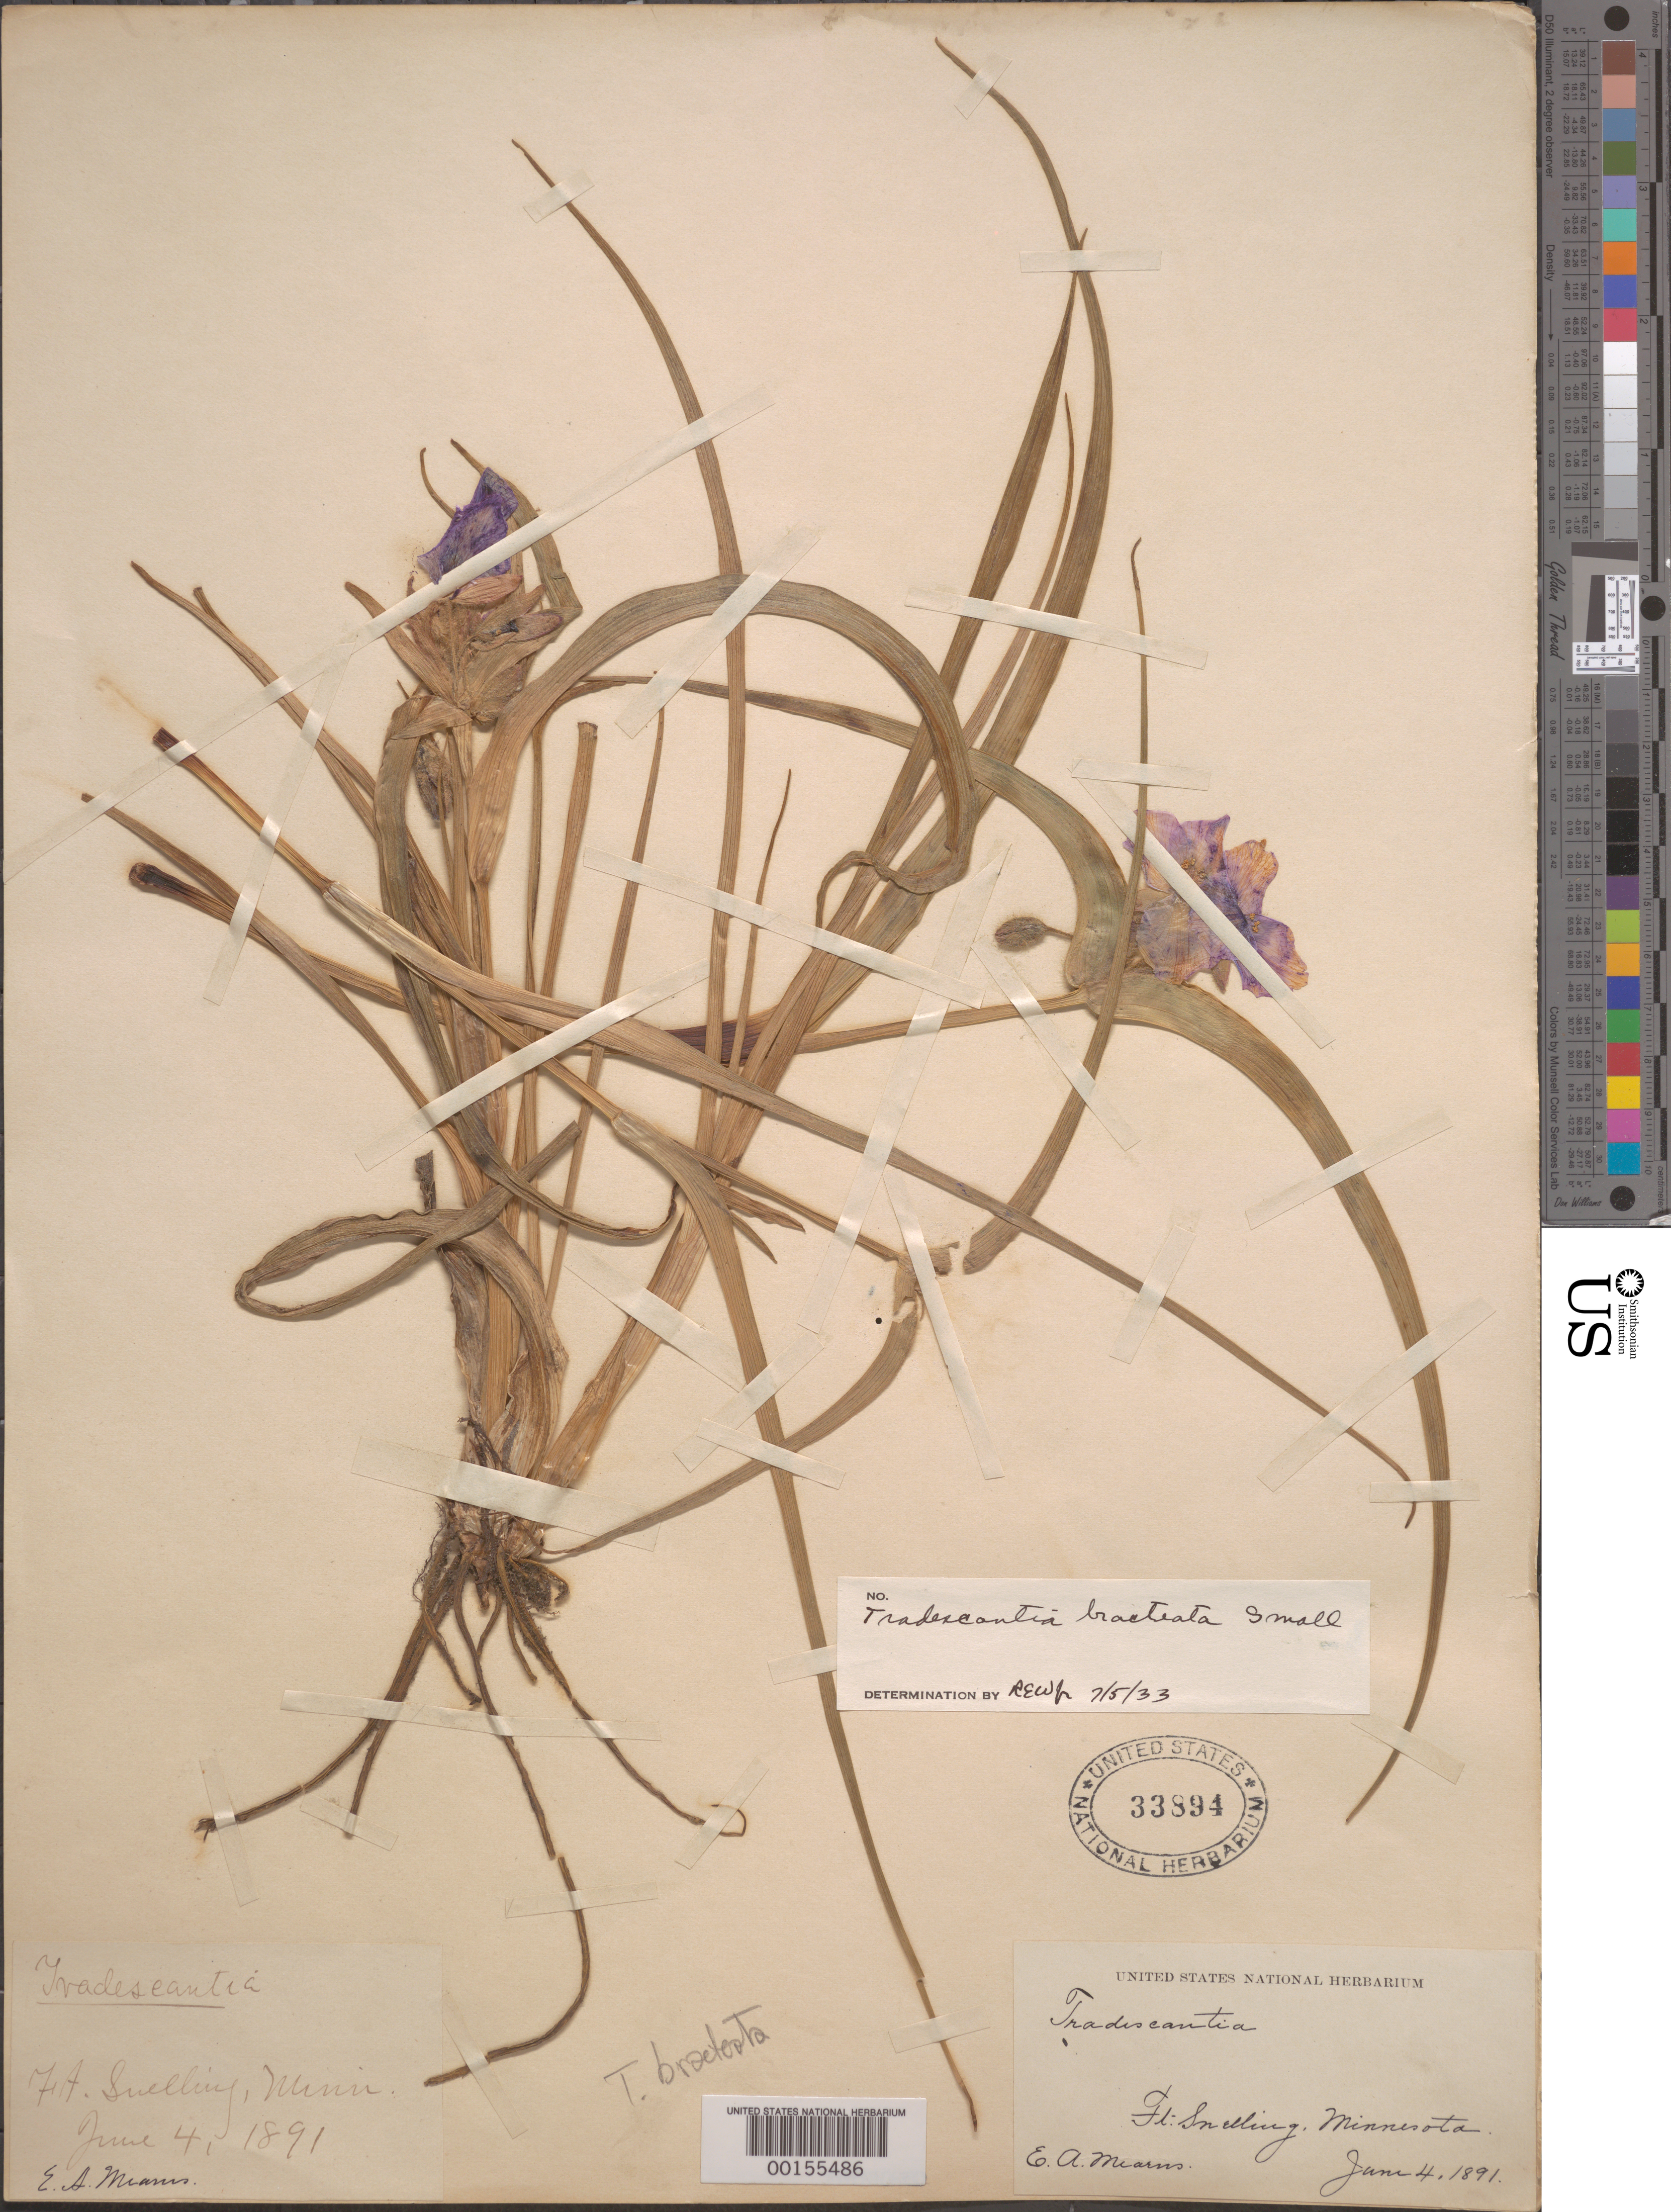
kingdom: Plantae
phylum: Tracheophyta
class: Liliopsida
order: Commelinales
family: Commelinaceae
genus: Tradescantia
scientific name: Tradescantia bracteata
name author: Small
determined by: REW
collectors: E. A. Mearns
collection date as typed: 04 Jan 1891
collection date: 1891-01-04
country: United States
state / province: Minnesota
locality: Ft. snelling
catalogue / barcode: US 33894